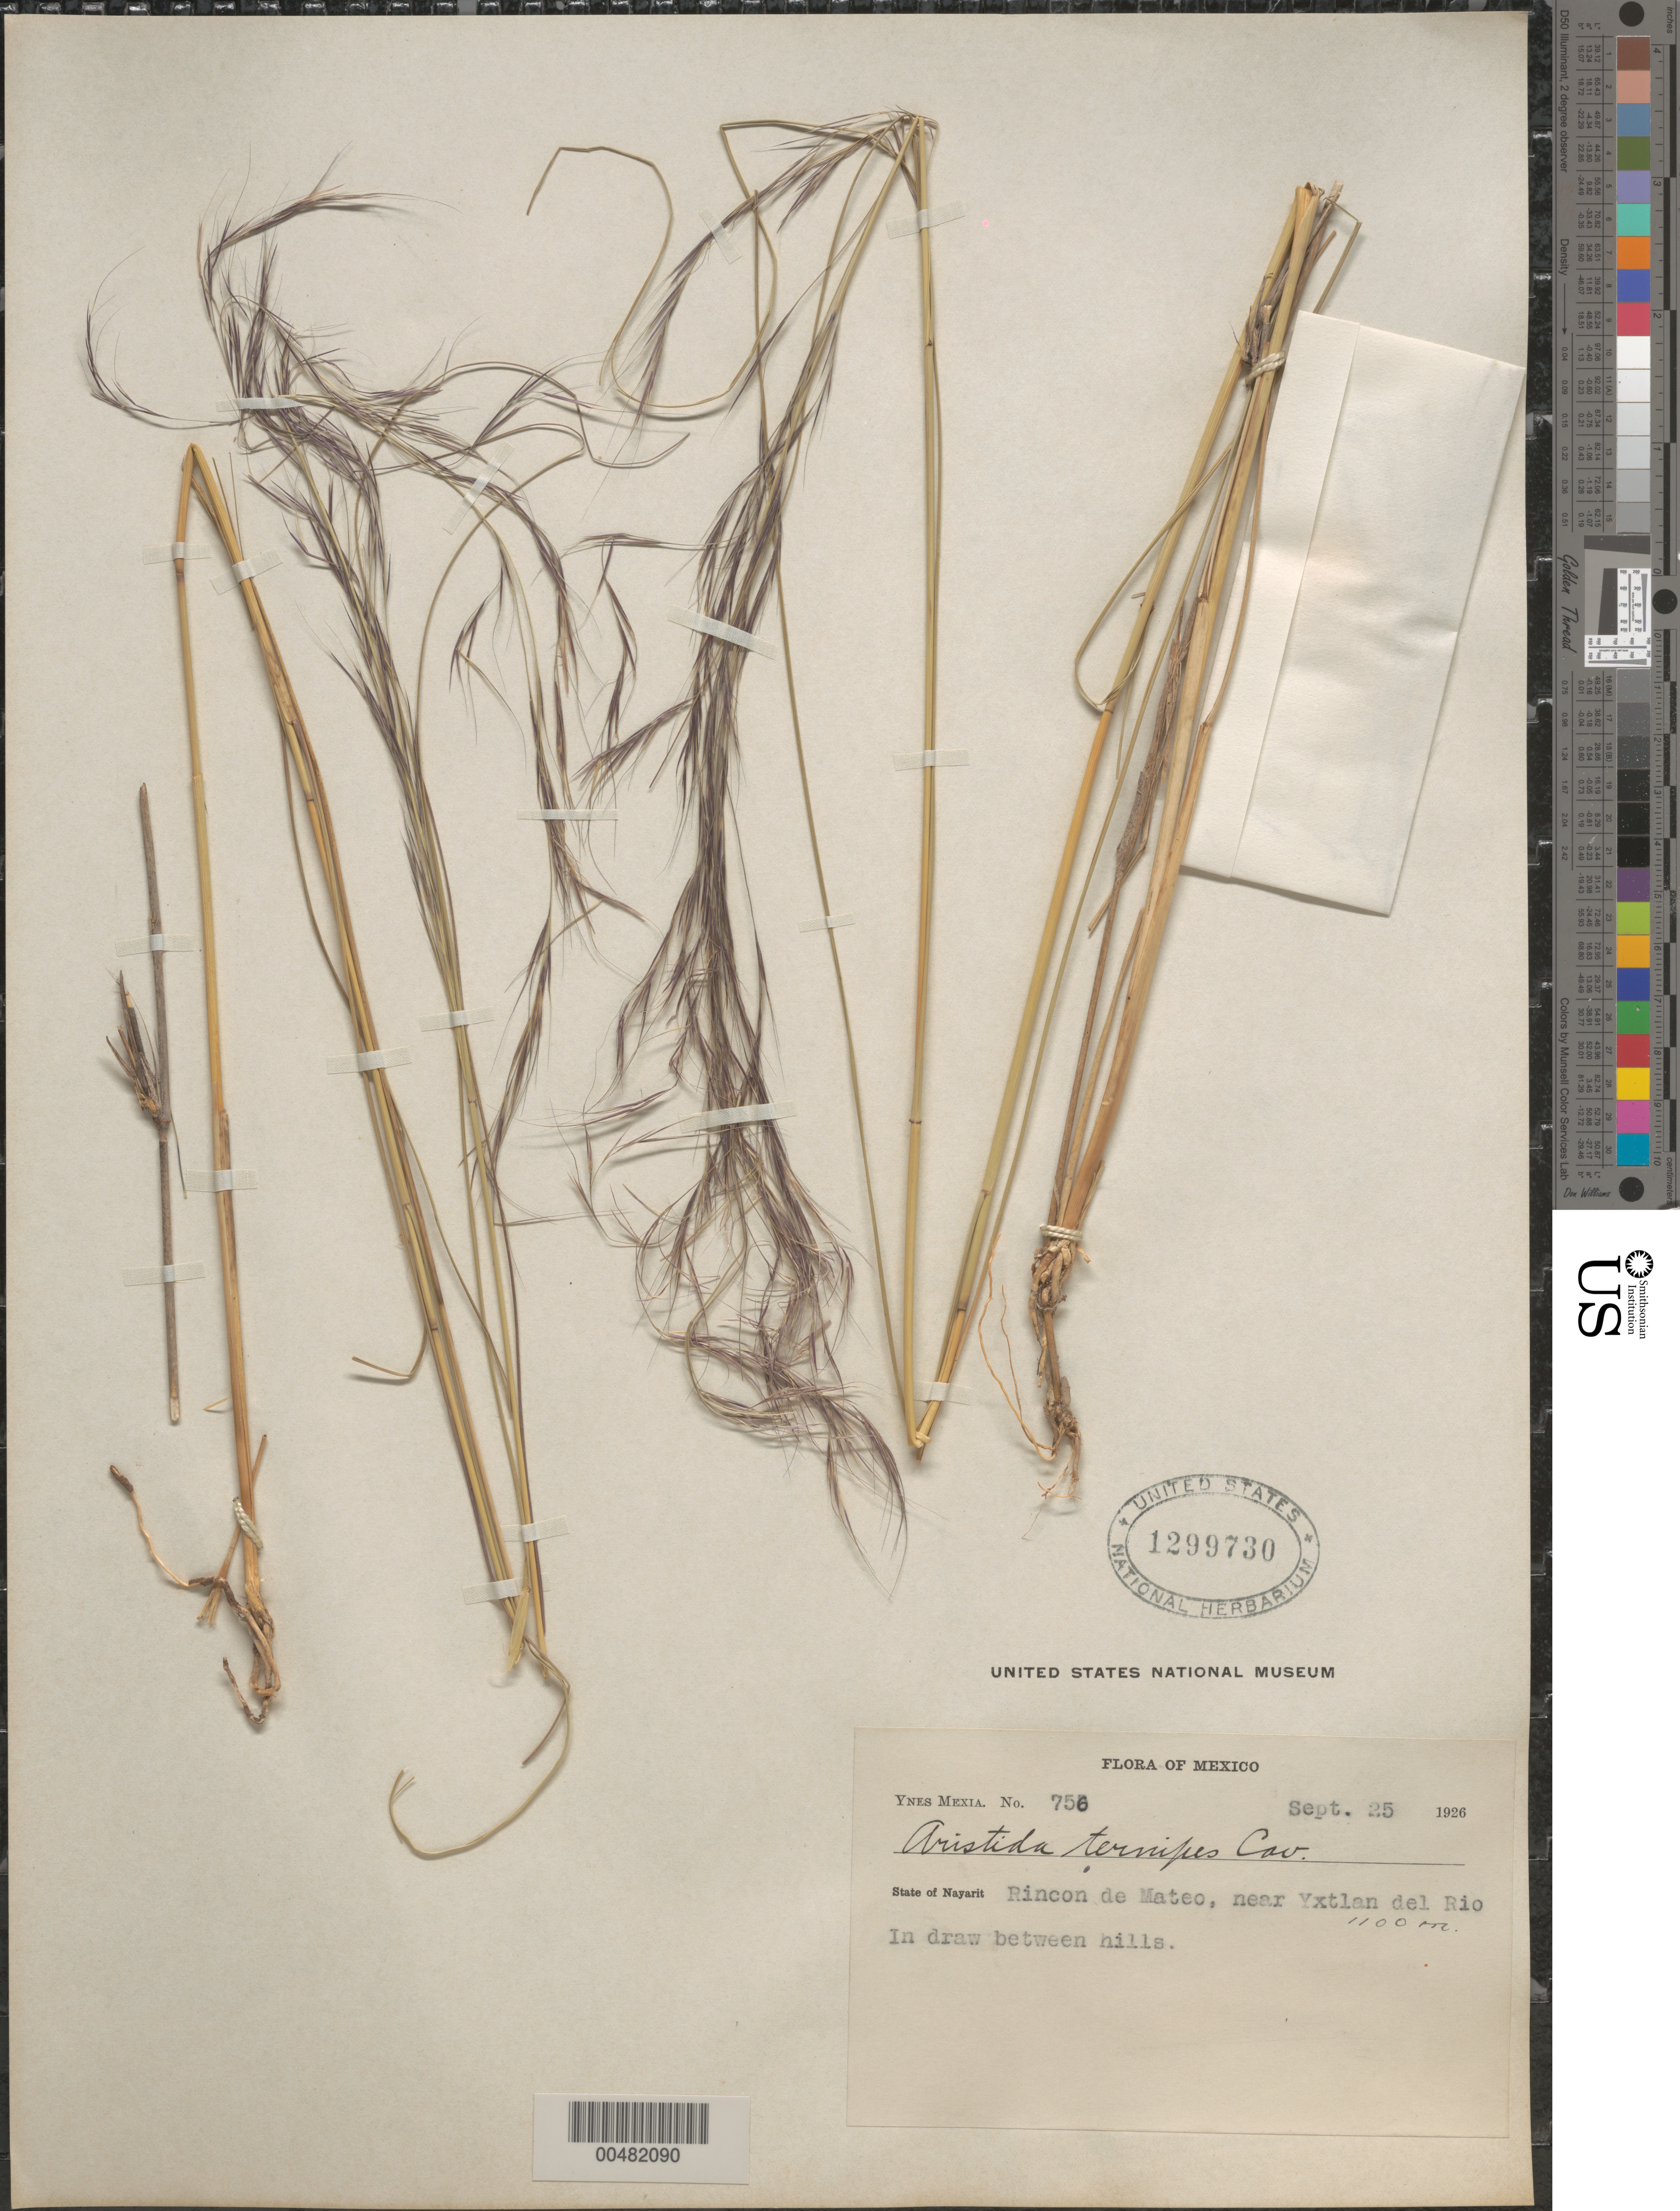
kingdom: Plantae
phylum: Tracheophyta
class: Liliopsida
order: Poales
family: Poaceae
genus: Aristida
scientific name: Aristida ternipes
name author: Cav.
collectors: Y. Mexia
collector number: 756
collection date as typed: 25 Sep 1926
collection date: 1926-09-25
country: Mexico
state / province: Nayarit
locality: Rincon de Mateo, near Yxtlan del Rio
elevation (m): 1100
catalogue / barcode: US 1299730